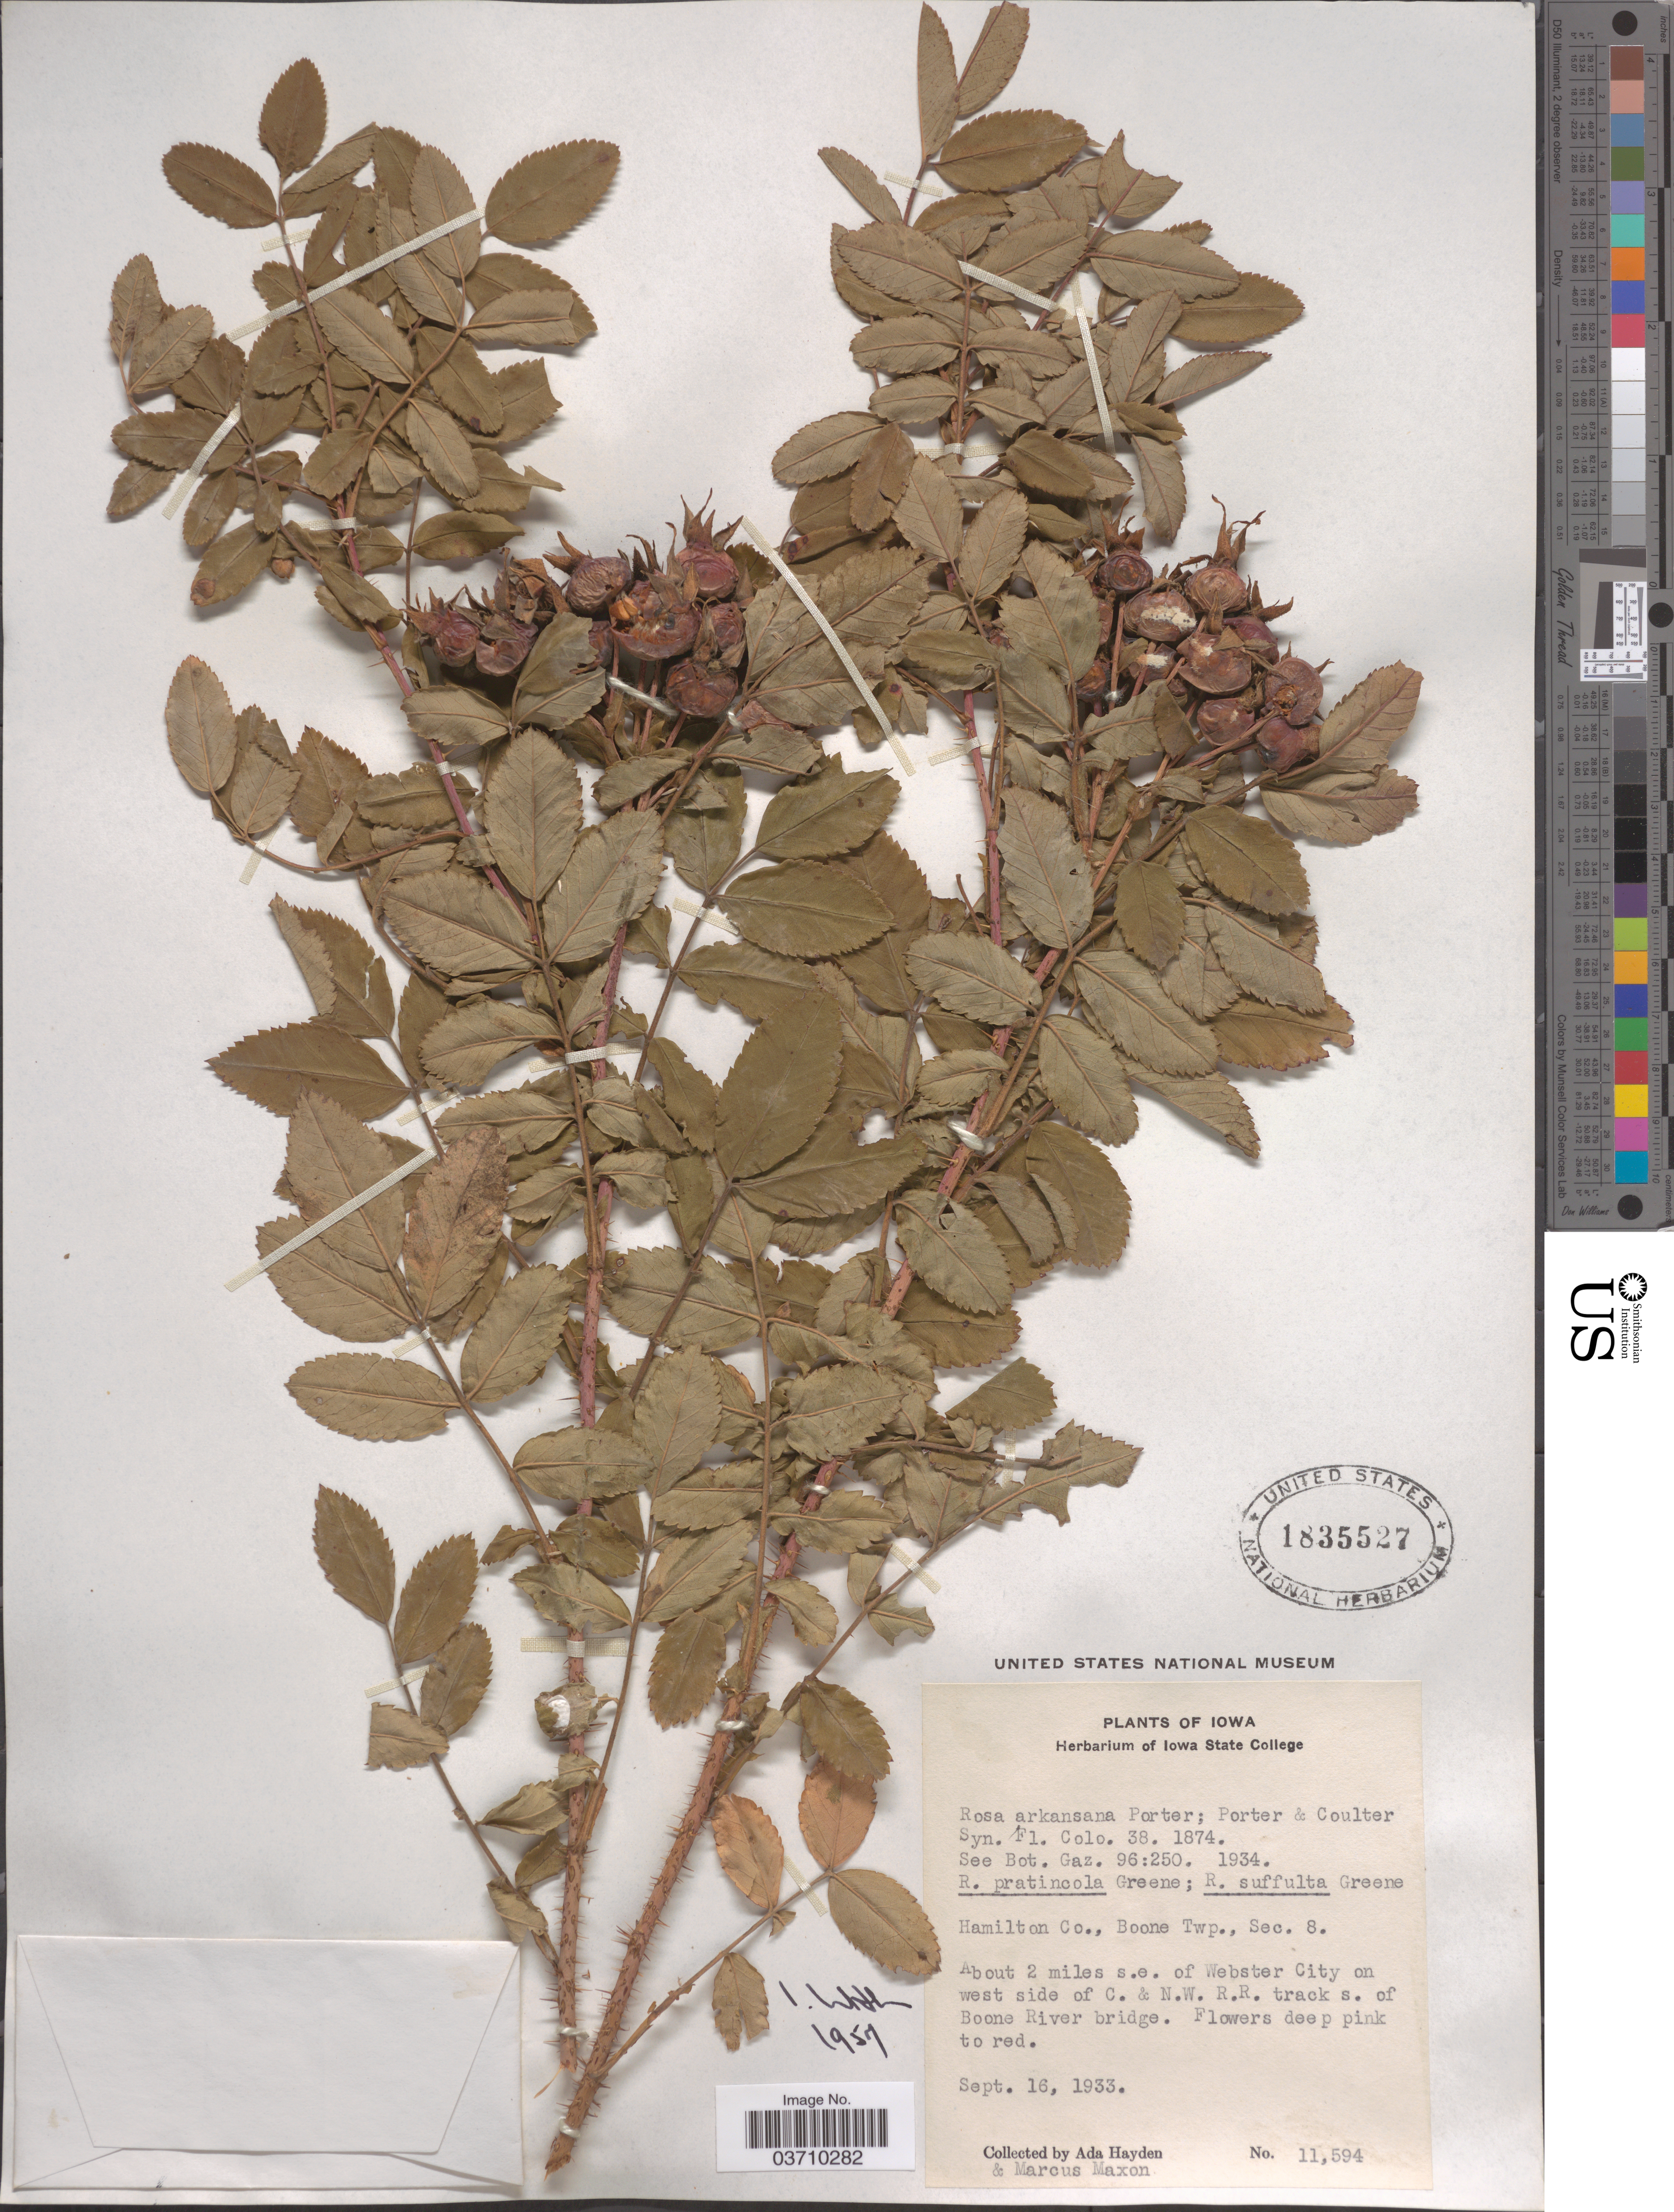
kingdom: Plantae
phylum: Tracheophyta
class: Magnoliopsida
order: Rosales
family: Rosaceae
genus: Rosa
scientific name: Rosa arkansana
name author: Porter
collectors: Ada Hayden & M. Maxon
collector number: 11594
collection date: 1933-09-16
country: United States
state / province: Iowa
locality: Hamilton Co., Boone Twp., Sec. 8. About 2 miles s. e. of Webster City on west side of C. & N. W. R. R. track s. of Boone River bridge.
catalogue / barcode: US 1835527